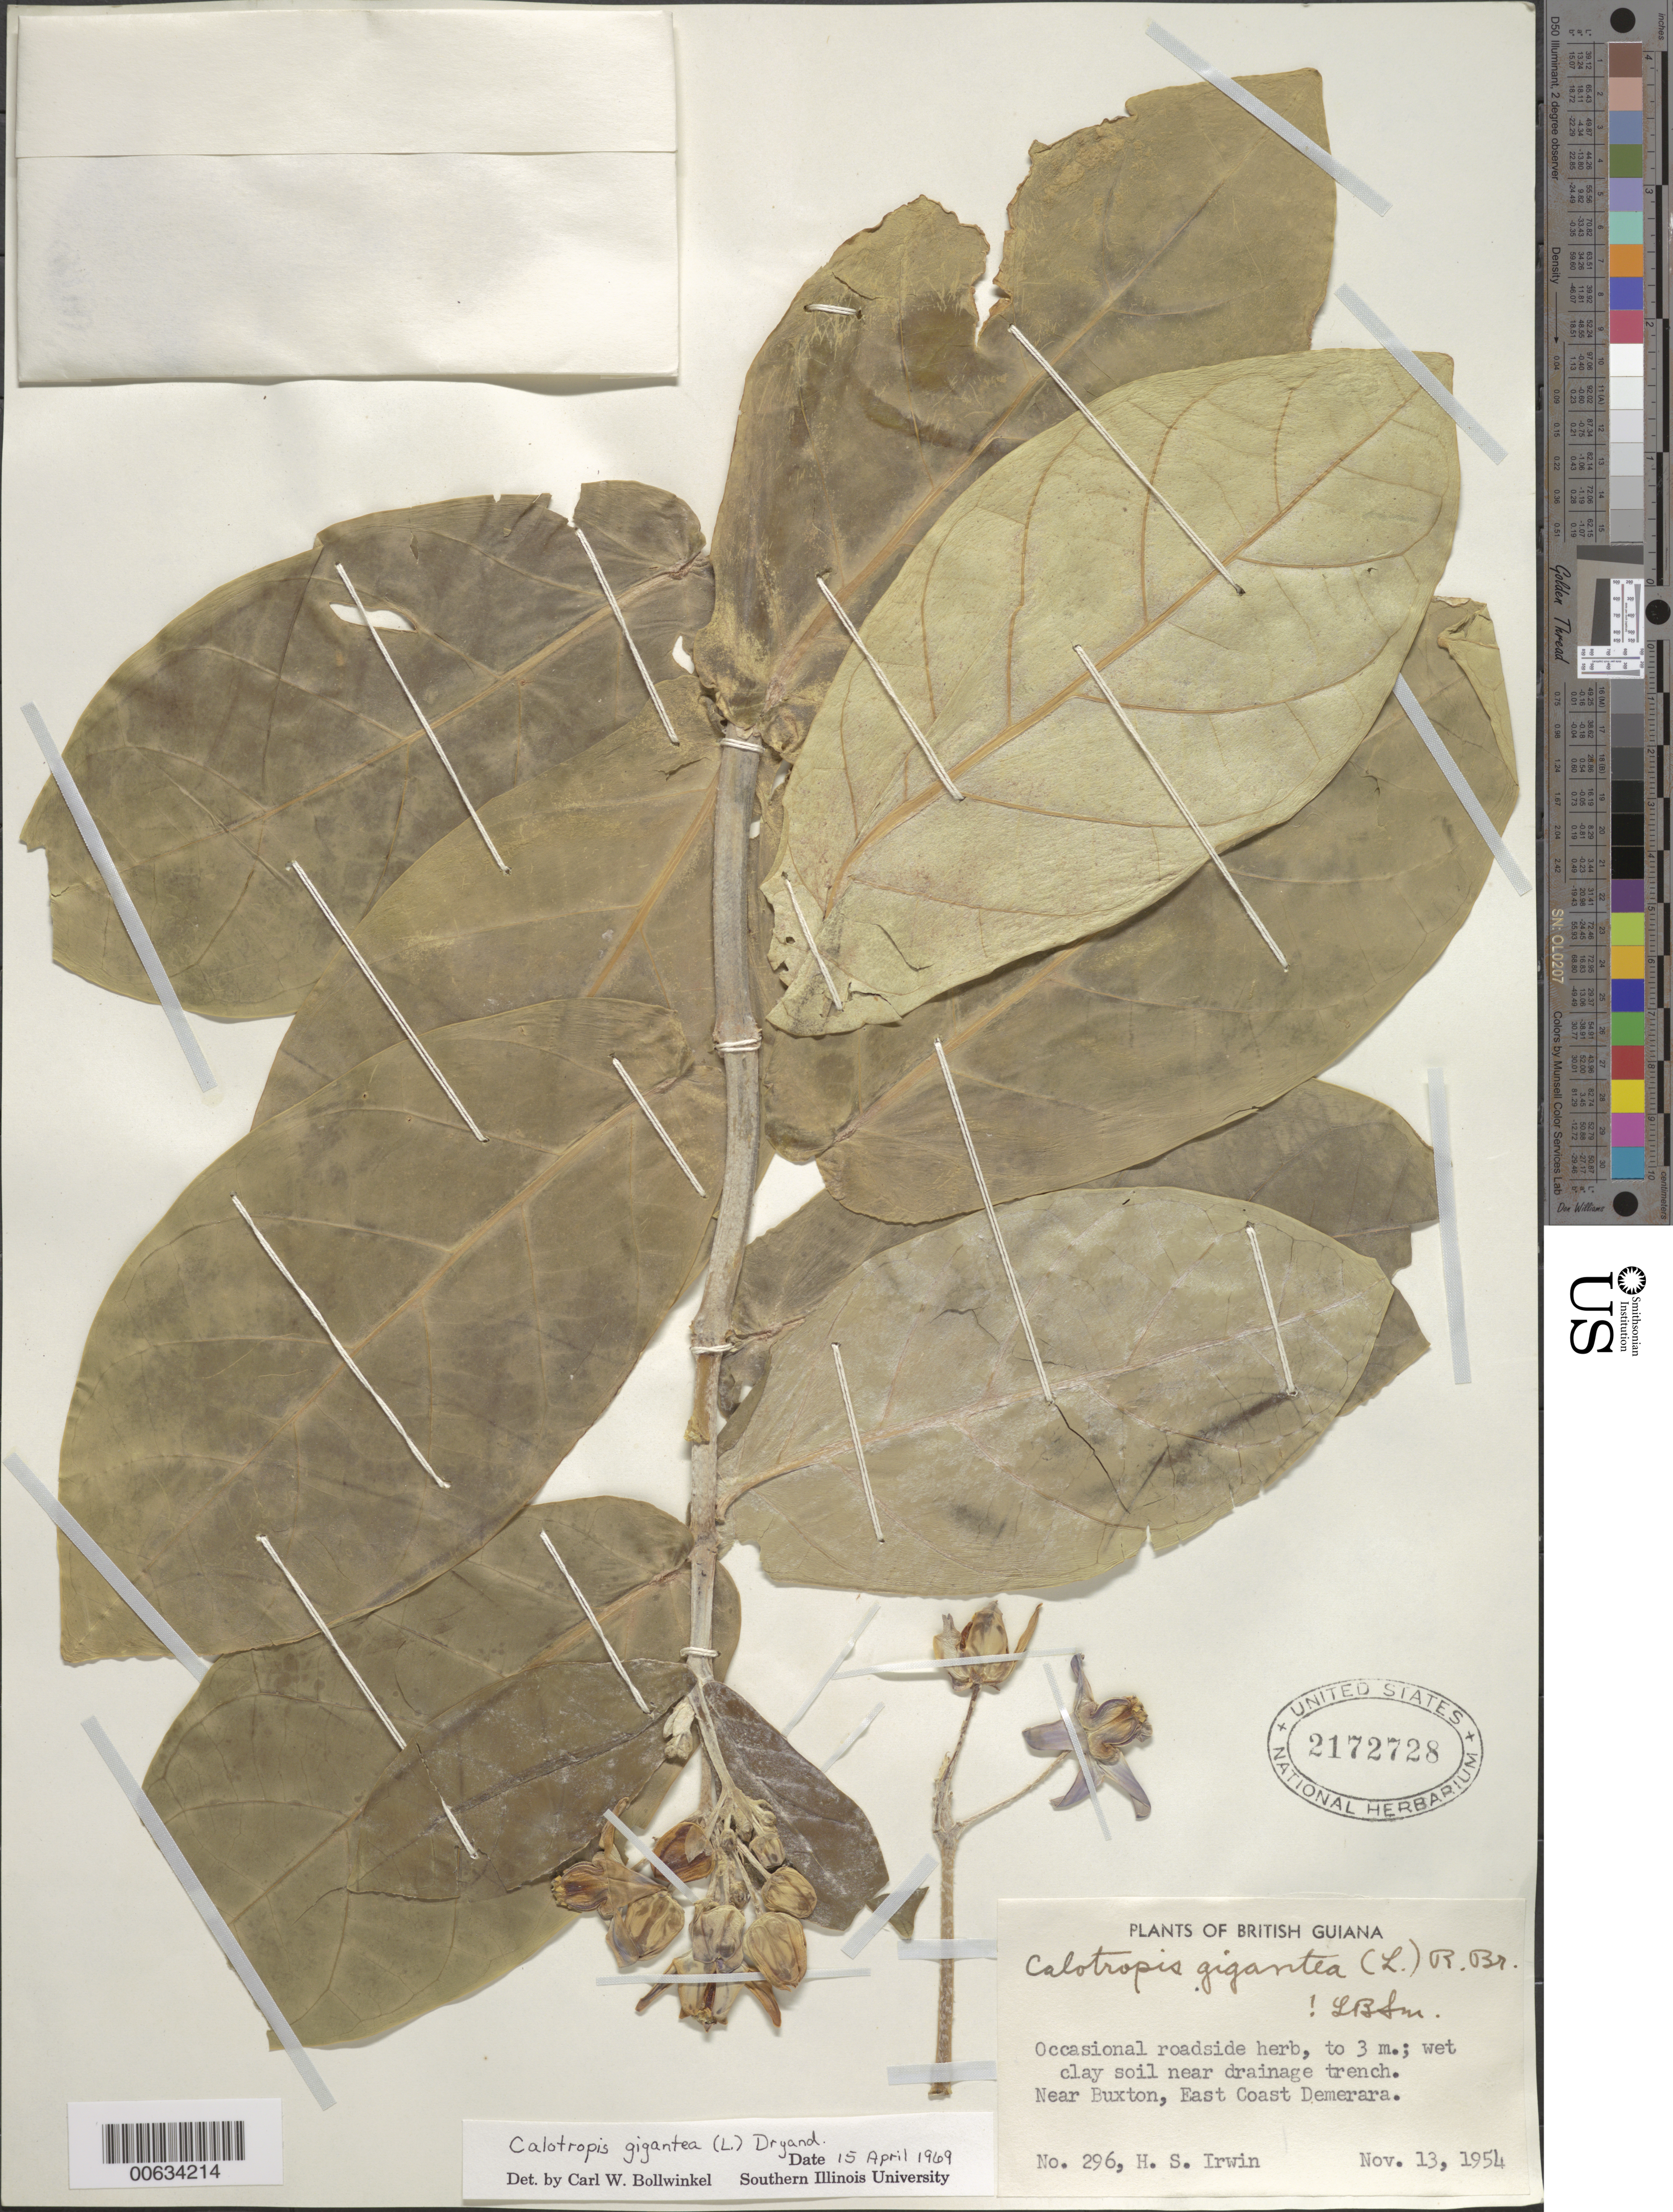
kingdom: Plantae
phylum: Tracheophyta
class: Magnoliopsida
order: Gentianales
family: Apocynaceae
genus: Calotropis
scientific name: Calotropis gigantea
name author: (L.) W.T. Aiton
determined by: Bollwinkel, C. W.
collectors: H. Irwin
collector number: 296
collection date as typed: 13-Nov-54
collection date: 1954-11-13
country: Guyana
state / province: Demerara-Mahaica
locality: Buxton, East Coast Demerara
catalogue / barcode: US 2172728